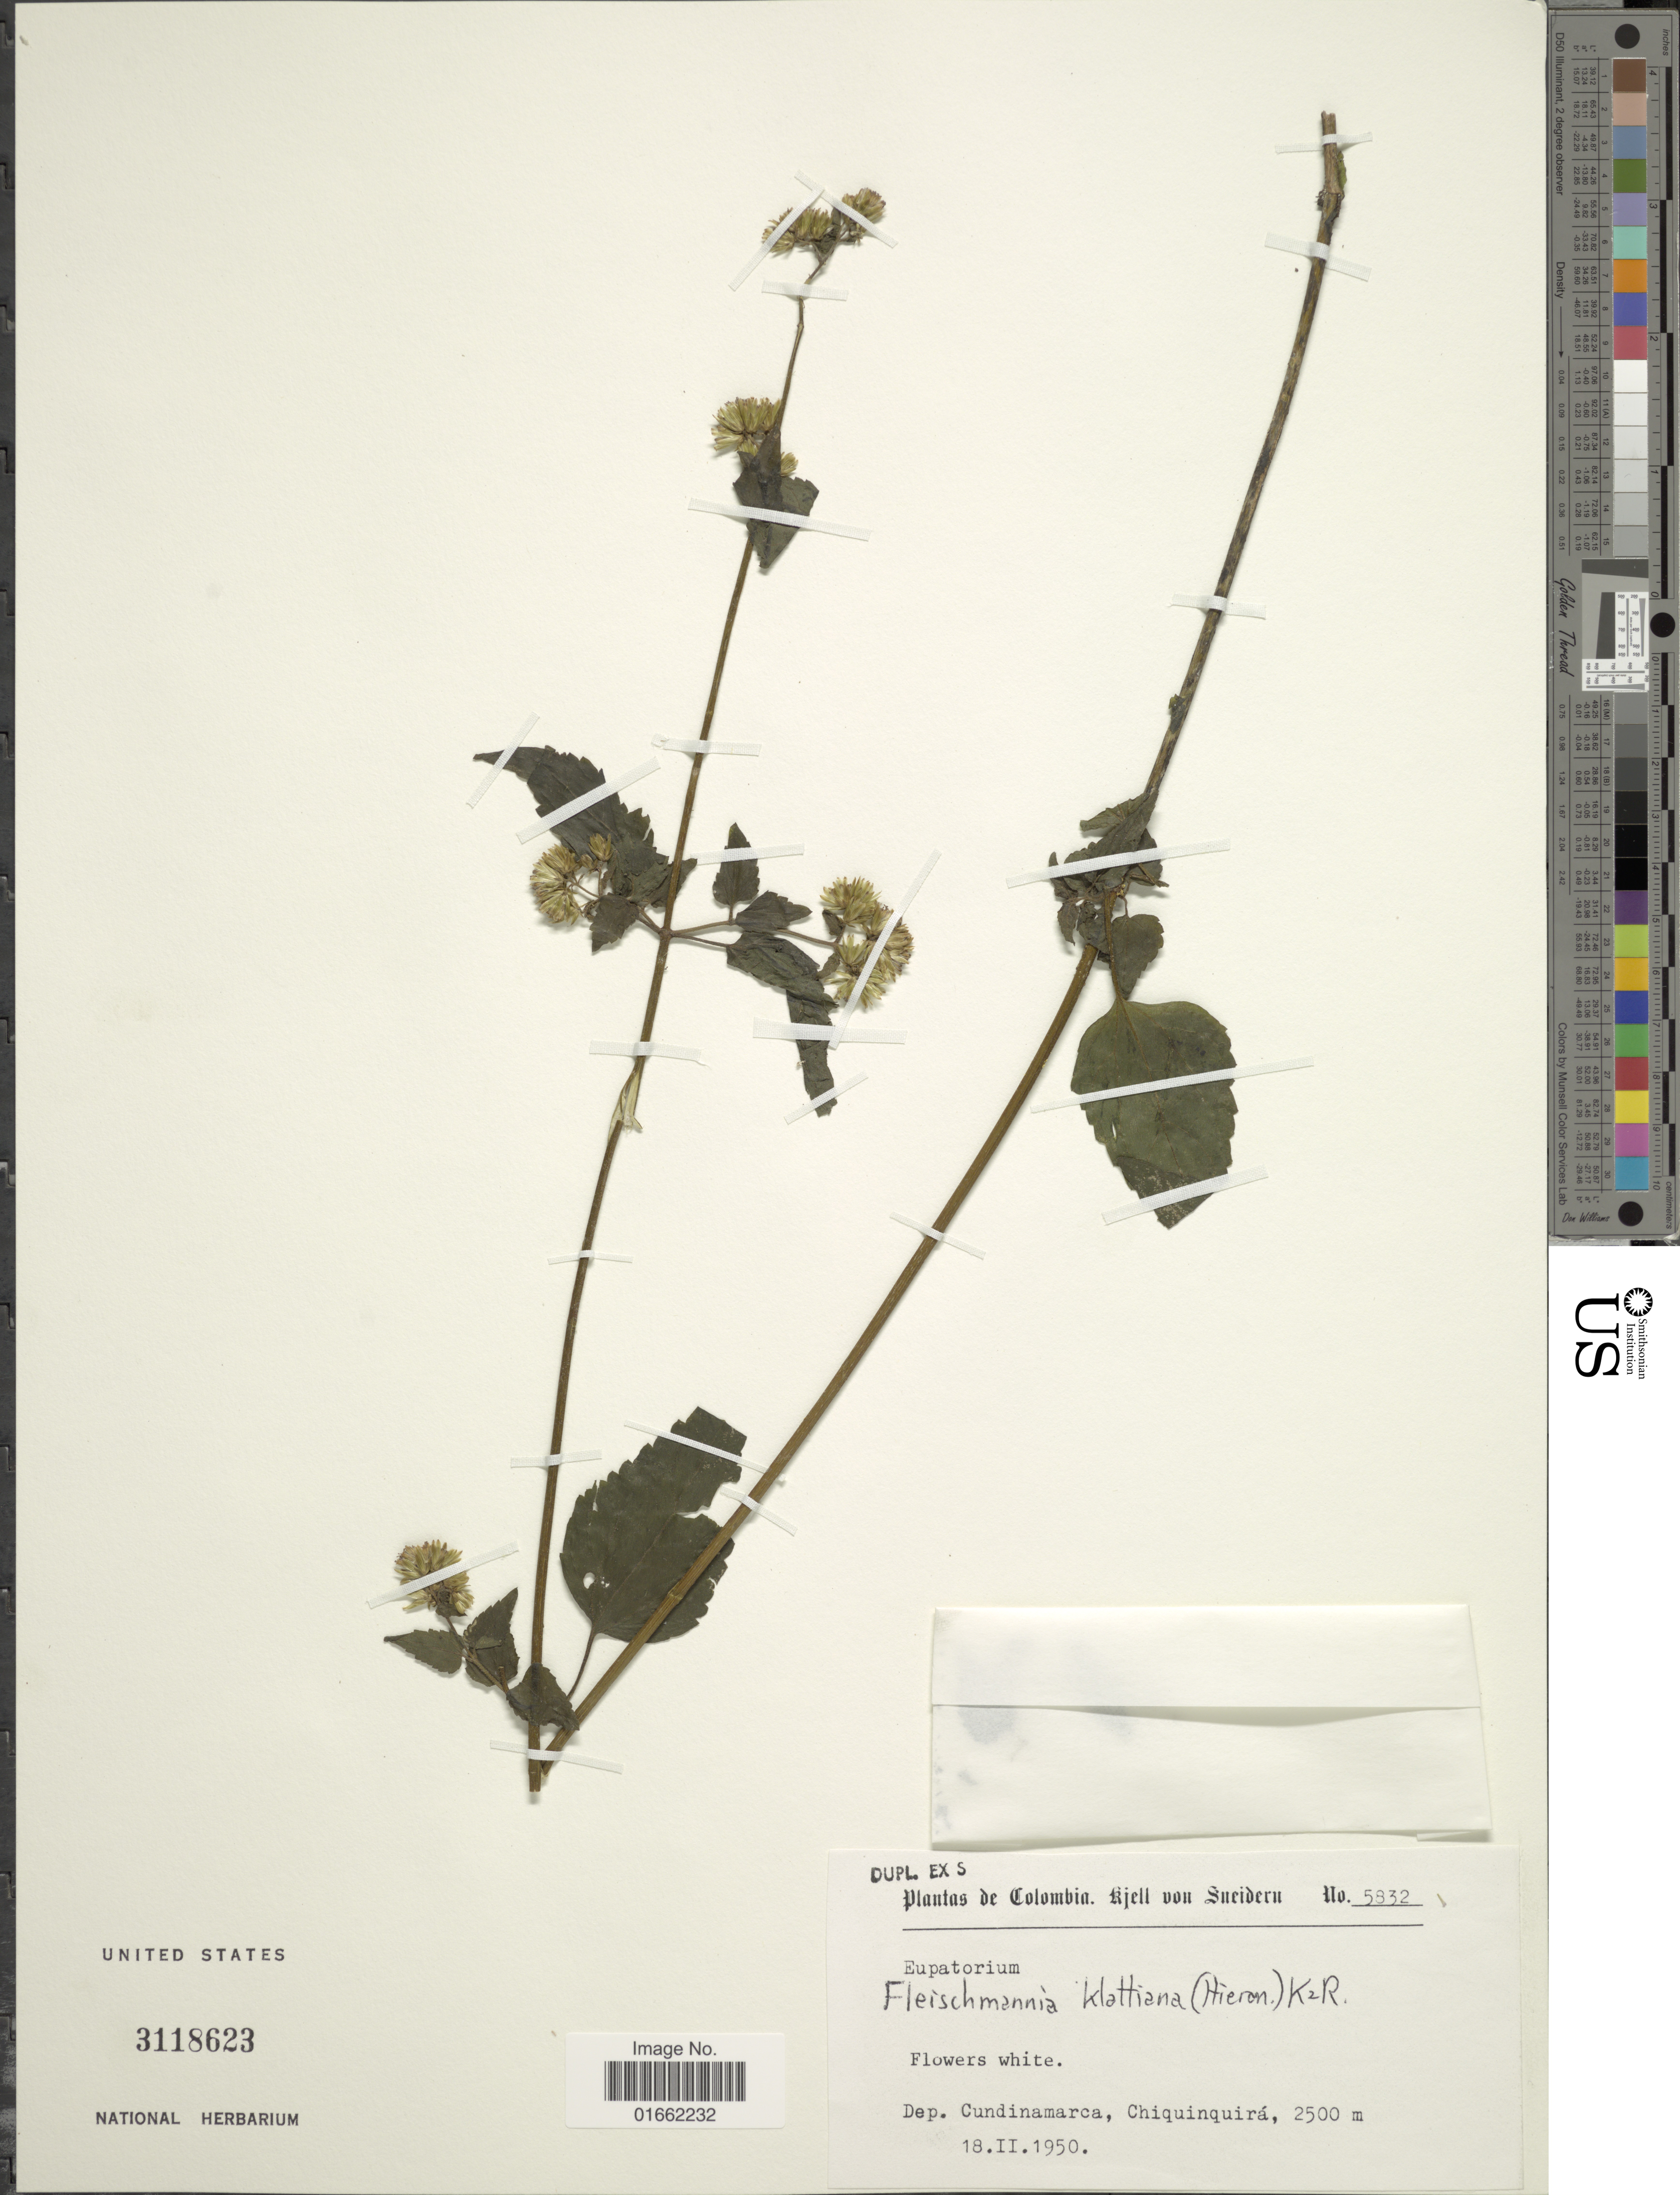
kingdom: Plantae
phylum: Tracheophyta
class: Magnoliopsida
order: Asterales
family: Asteraceae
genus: Fleischmannia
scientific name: Fleischmannia klattiana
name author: (Hieron.) R.M. King & H. Rob.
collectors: K. von Sneidern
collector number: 5832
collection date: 1950-02-18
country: Colombia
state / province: Cundinamarca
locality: Dep. Cundinamarca, Chiquinquirá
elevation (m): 2500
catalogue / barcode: US 3118623